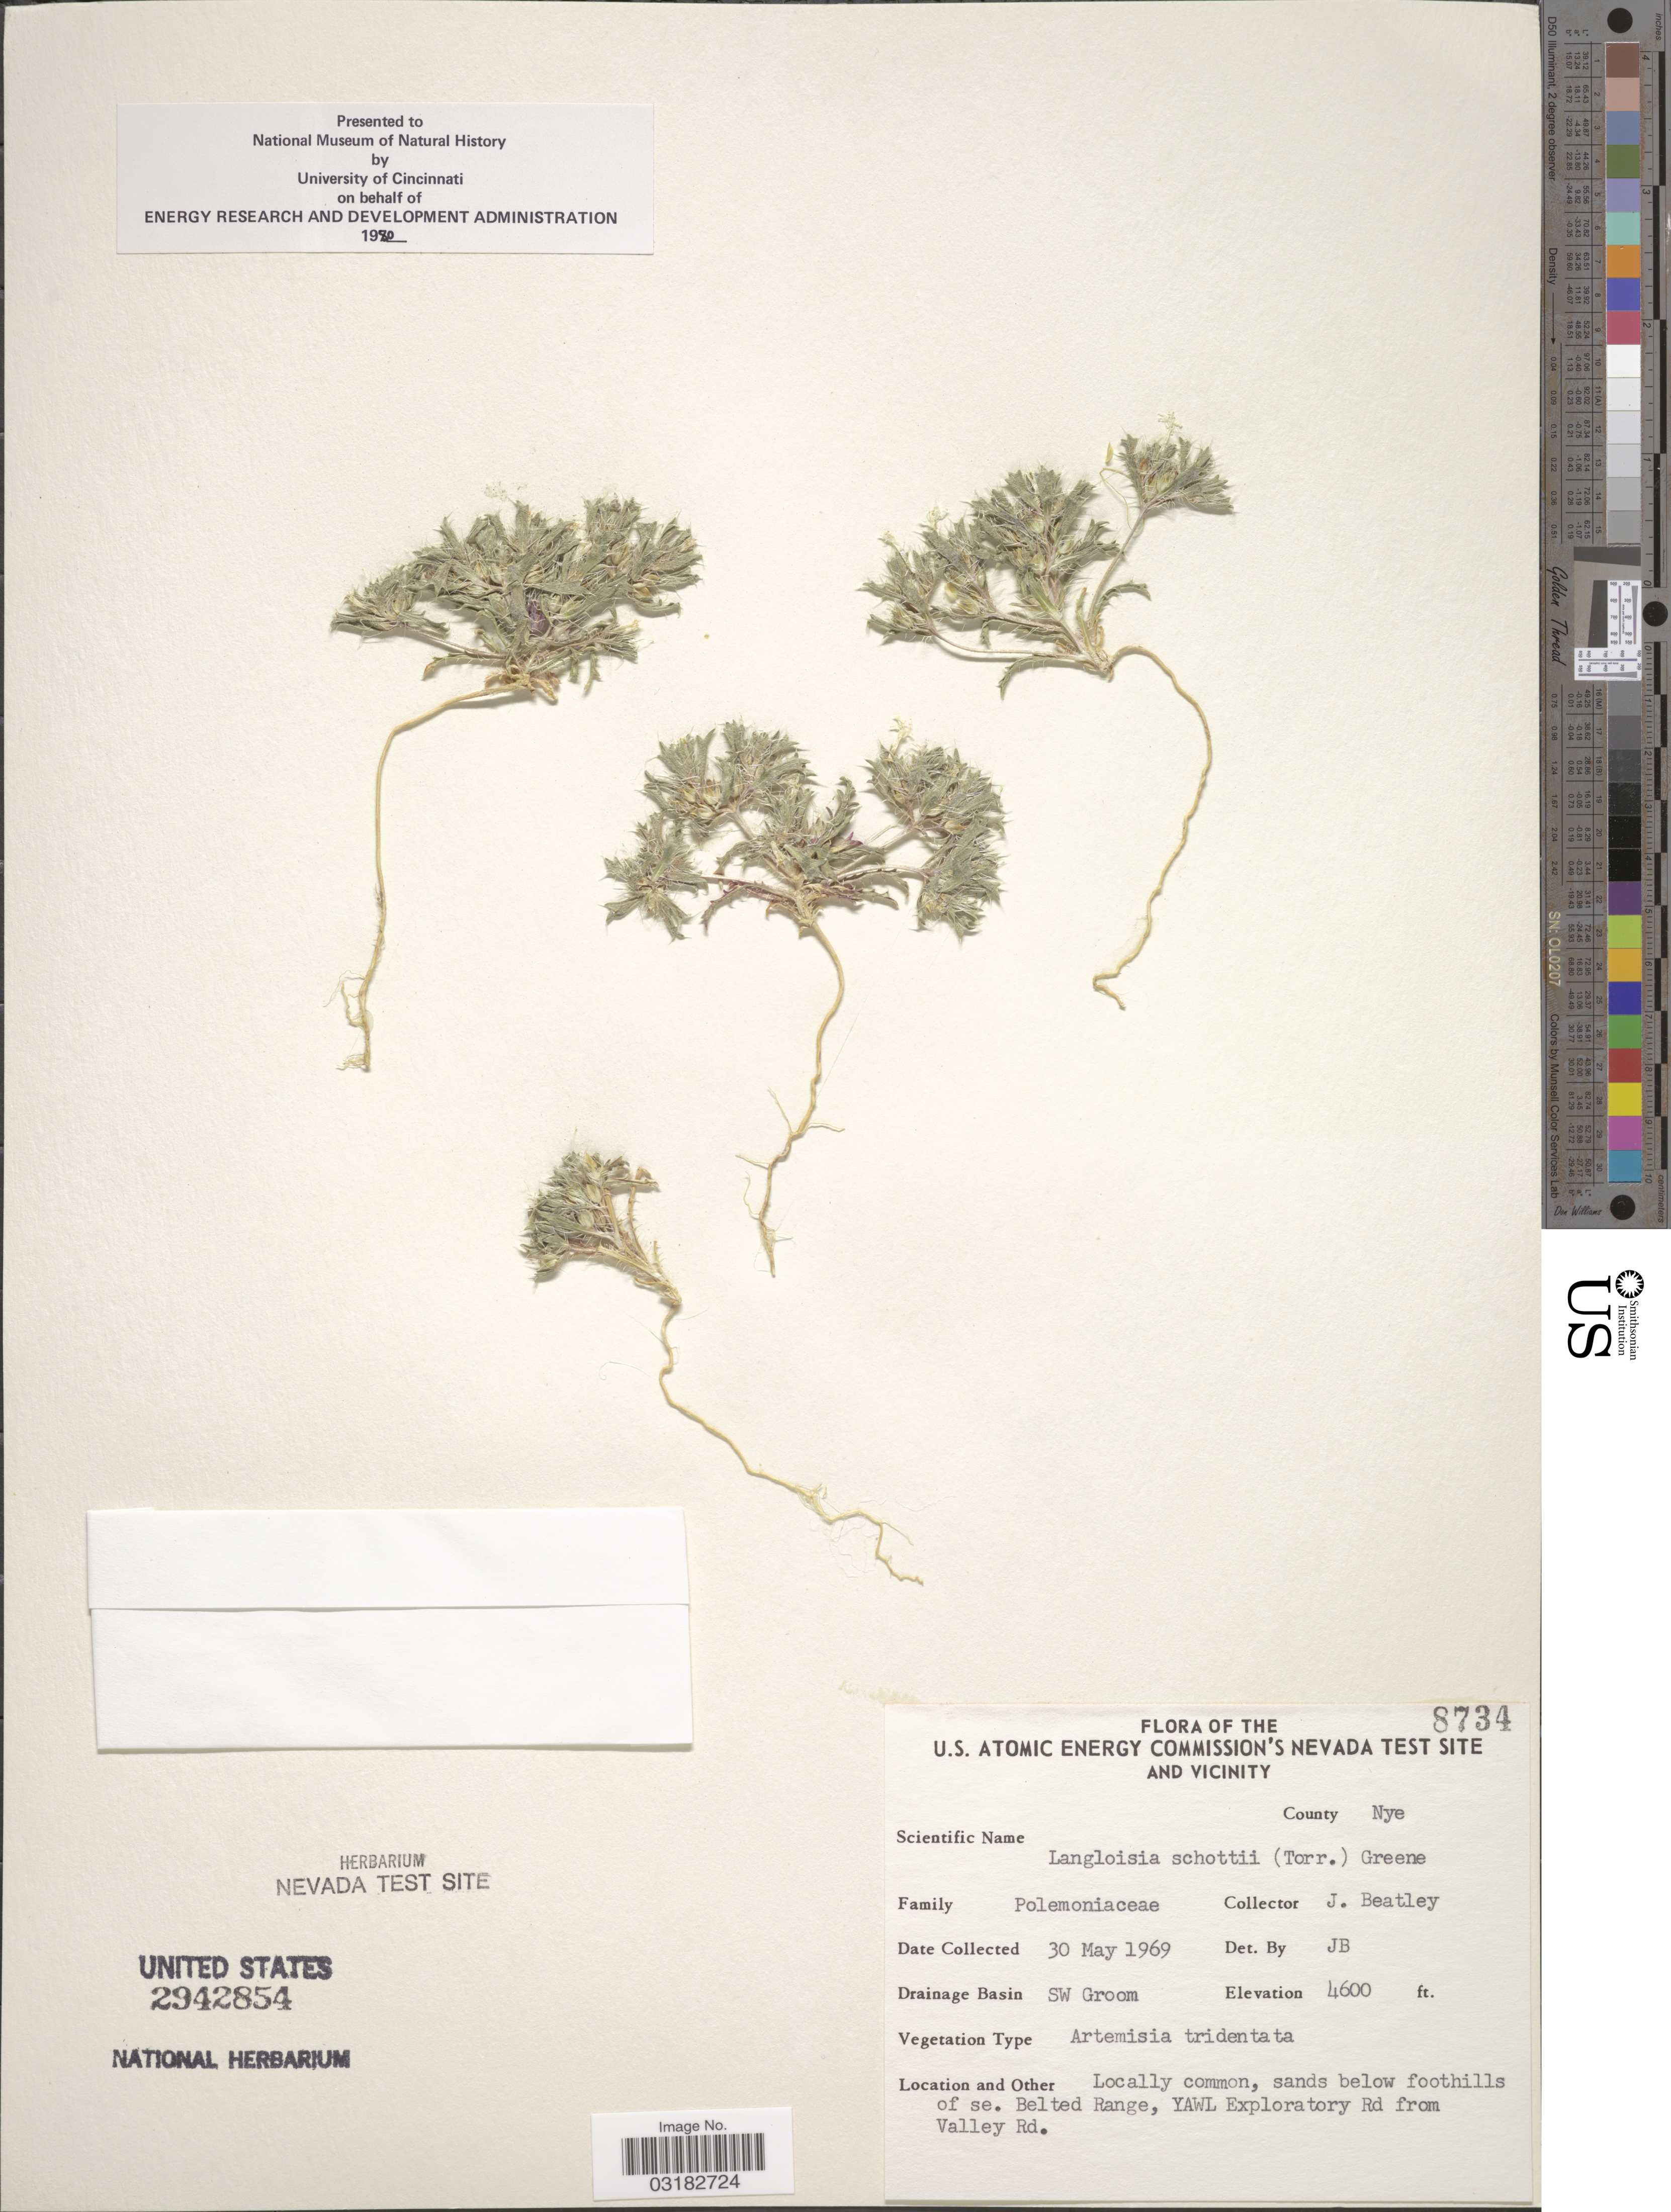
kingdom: Plantae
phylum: Tracheophyta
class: Magnoliopsida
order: Ericales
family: Polemoniaceae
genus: Loeseliastrum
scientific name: Loeseliastrum schottii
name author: (Torr.) Timbrook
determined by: Strong, Mark T., (BOT), Smithsonian Institution - National Museum of Natural History (UNITED STATES)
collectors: J. C. Beatley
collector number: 8734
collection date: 1969-05-30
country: United States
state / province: Nevada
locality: U.S. Atomic Energy Commission's Nevada Test Site and vicinity. County Nye. Drainage Basin SW Groom, sands below foothills of se. Belted Range, YAWL Exploratory Rd from Valley Rd.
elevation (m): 1402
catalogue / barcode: US 2942854